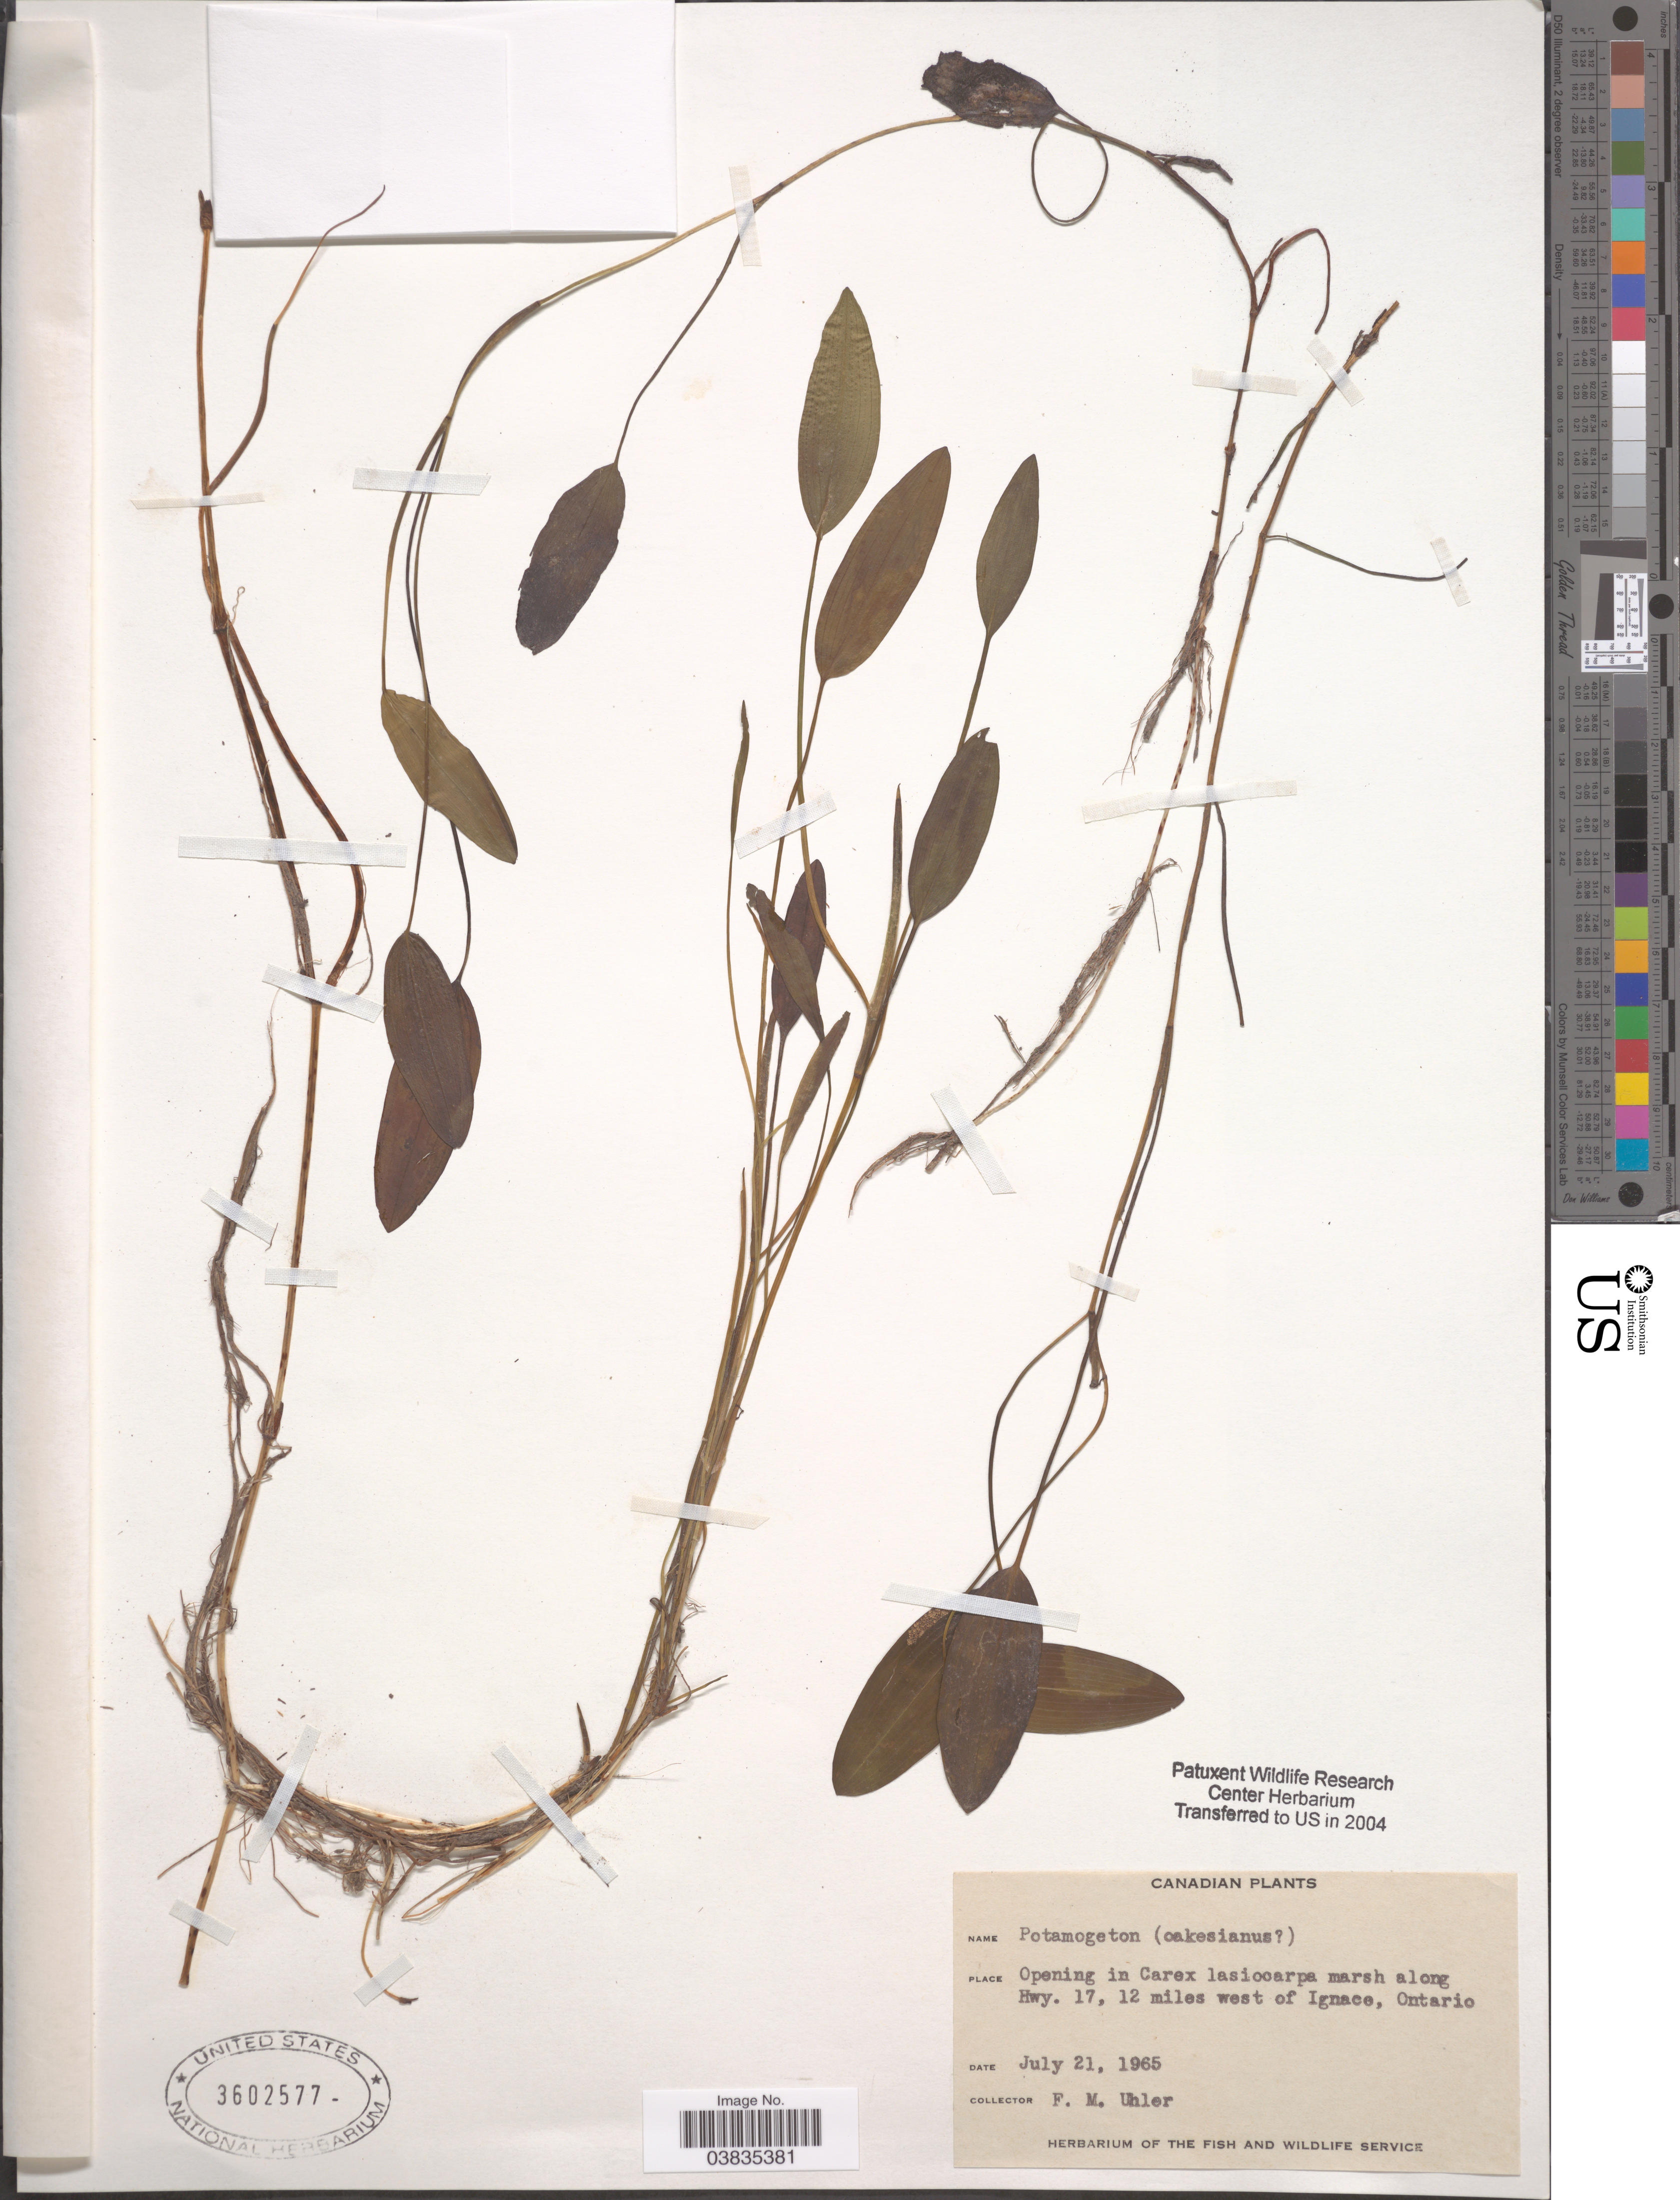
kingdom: Plantae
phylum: Tracheophyta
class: Liliopsida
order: Alismatales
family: Potamogetonaceae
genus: Potamogeton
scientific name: Potamogeton oakesianus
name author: J.W. Robbins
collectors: F. M. Uhler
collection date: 1965-07-21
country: Canada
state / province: Ontario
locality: Marsh along Hwy. 17, 12 miles west of Ignace, Ontario.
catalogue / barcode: US 3602577